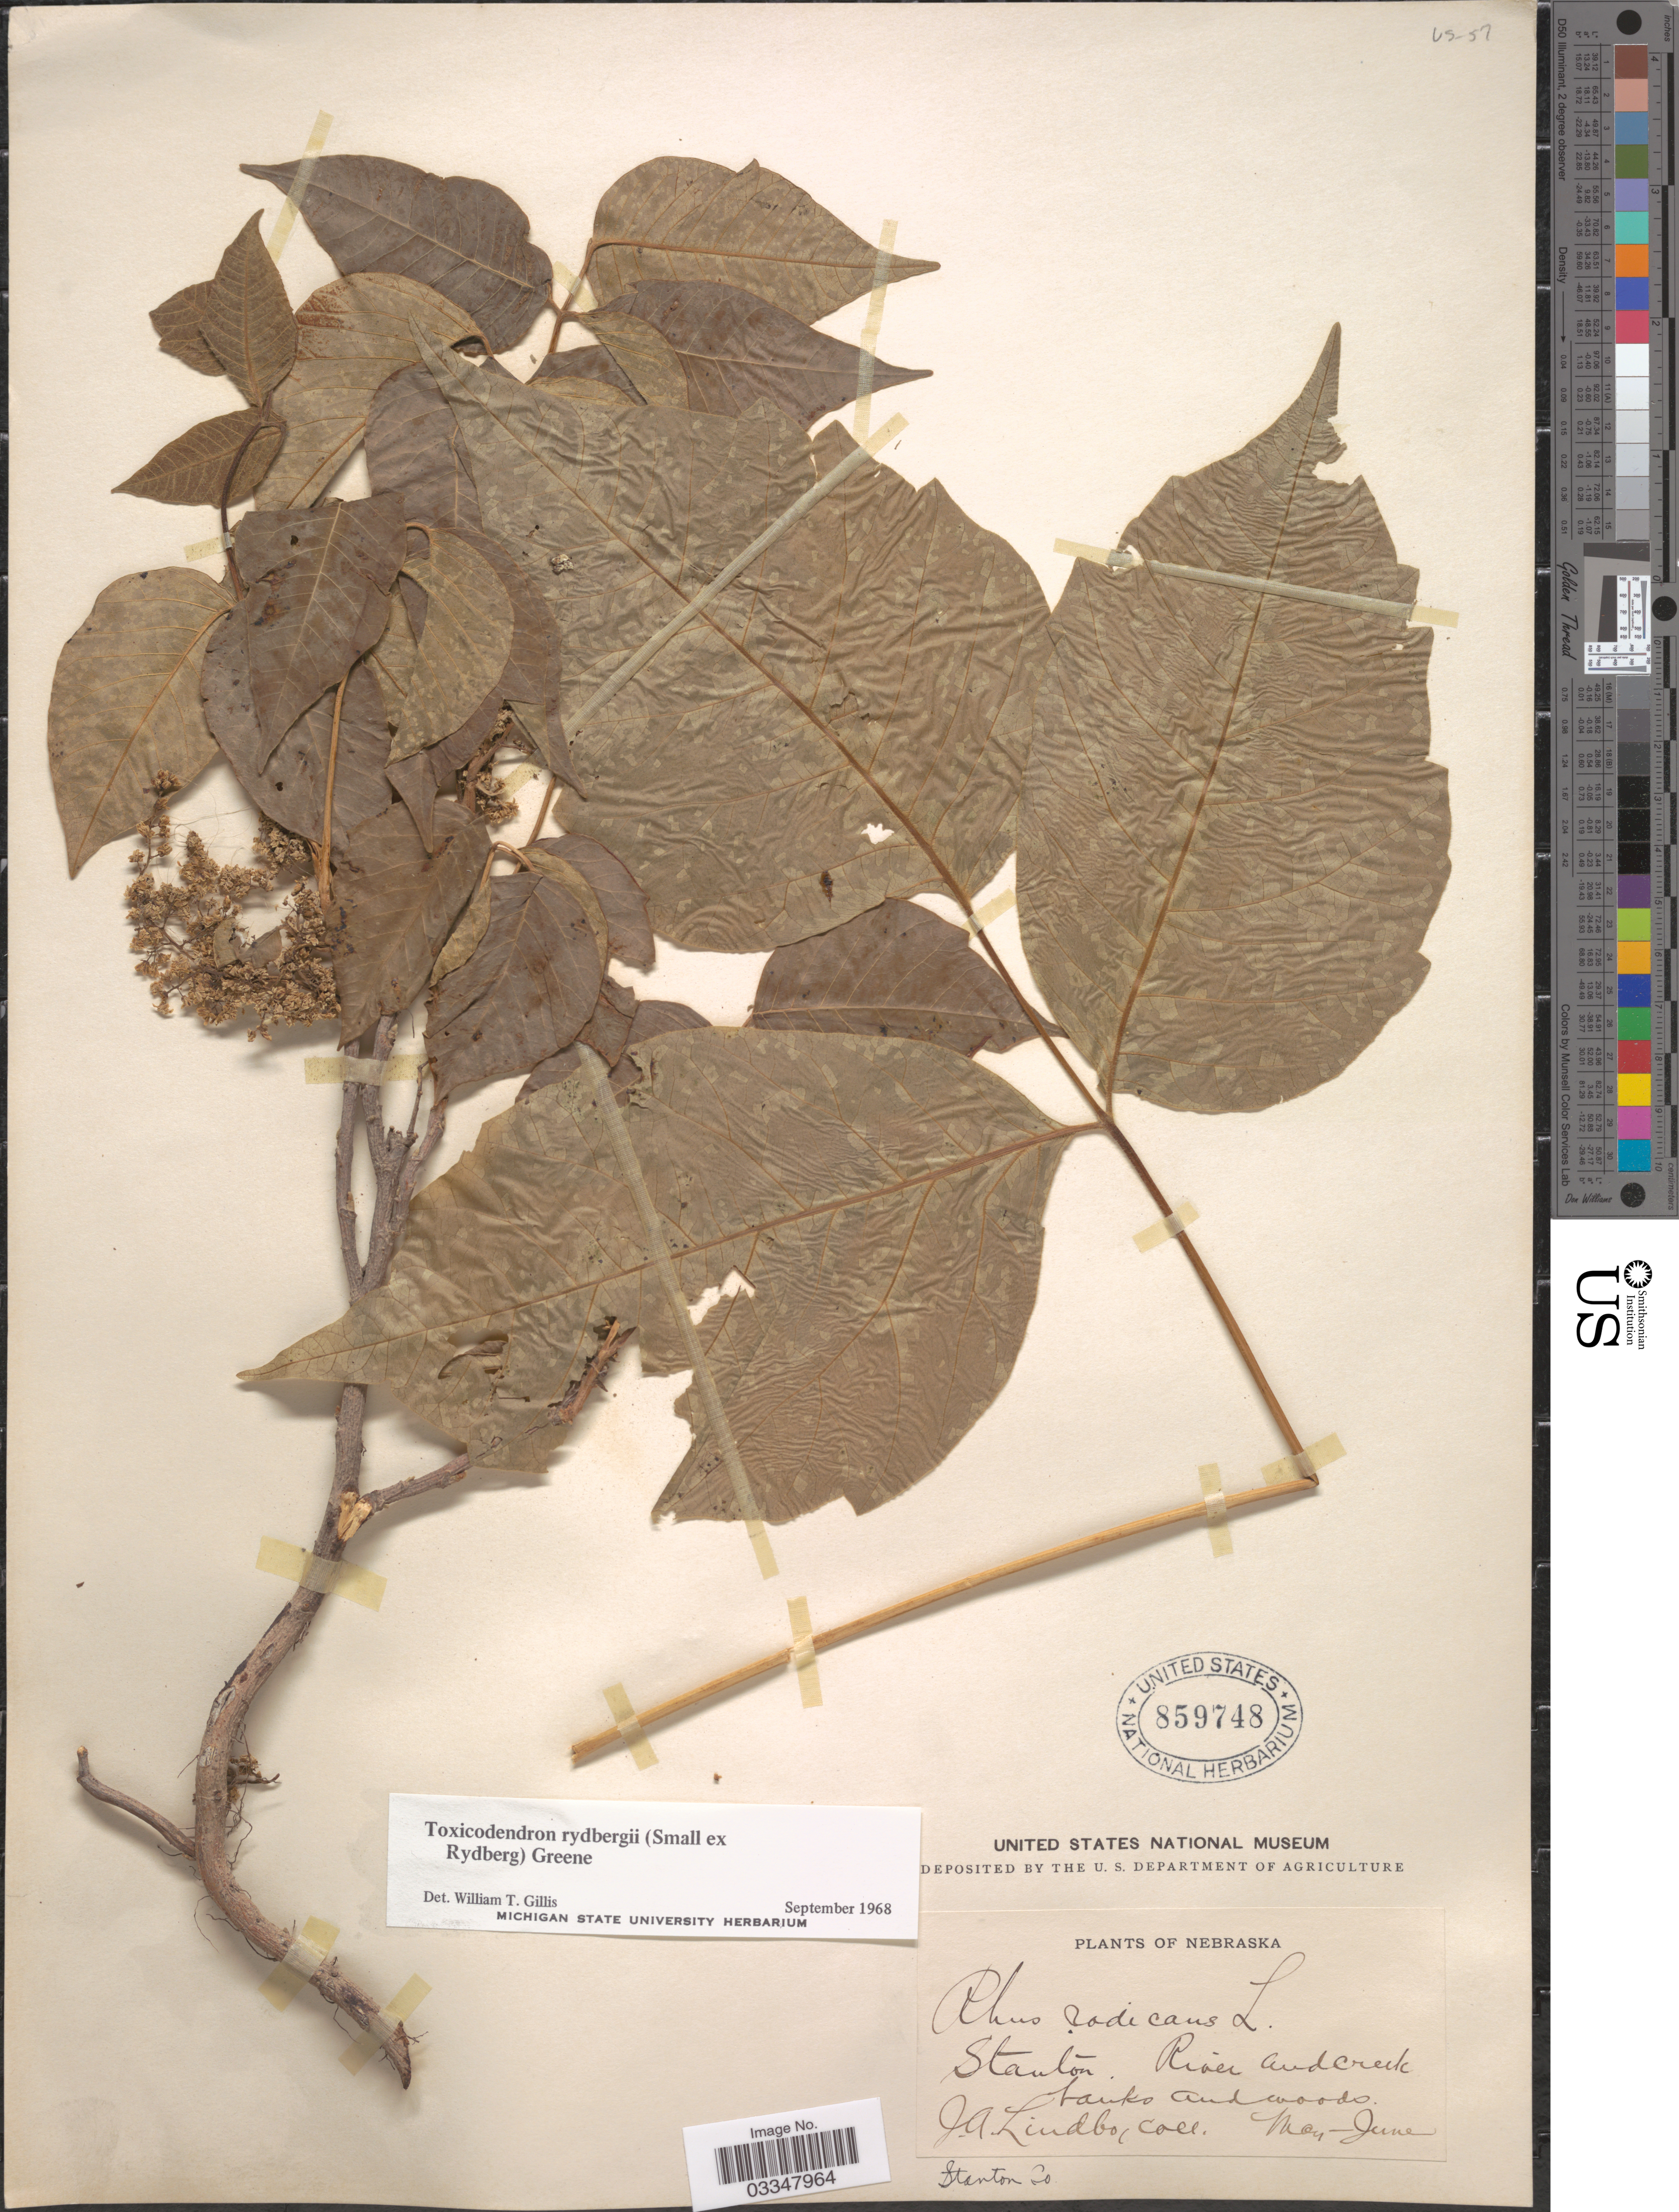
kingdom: Plantae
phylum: Tracheophyta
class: Magnoliopsida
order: Sapindales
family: Anacardiaceae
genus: Toxicodendron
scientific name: Toxicodendron radicans subsp. rydbergii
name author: (Small & Rydb.) Á. Löve & D. Löve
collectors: J. Lindbo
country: United States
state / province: Nebraska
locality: Stanton, Stanton Co.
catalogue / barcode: US 859748